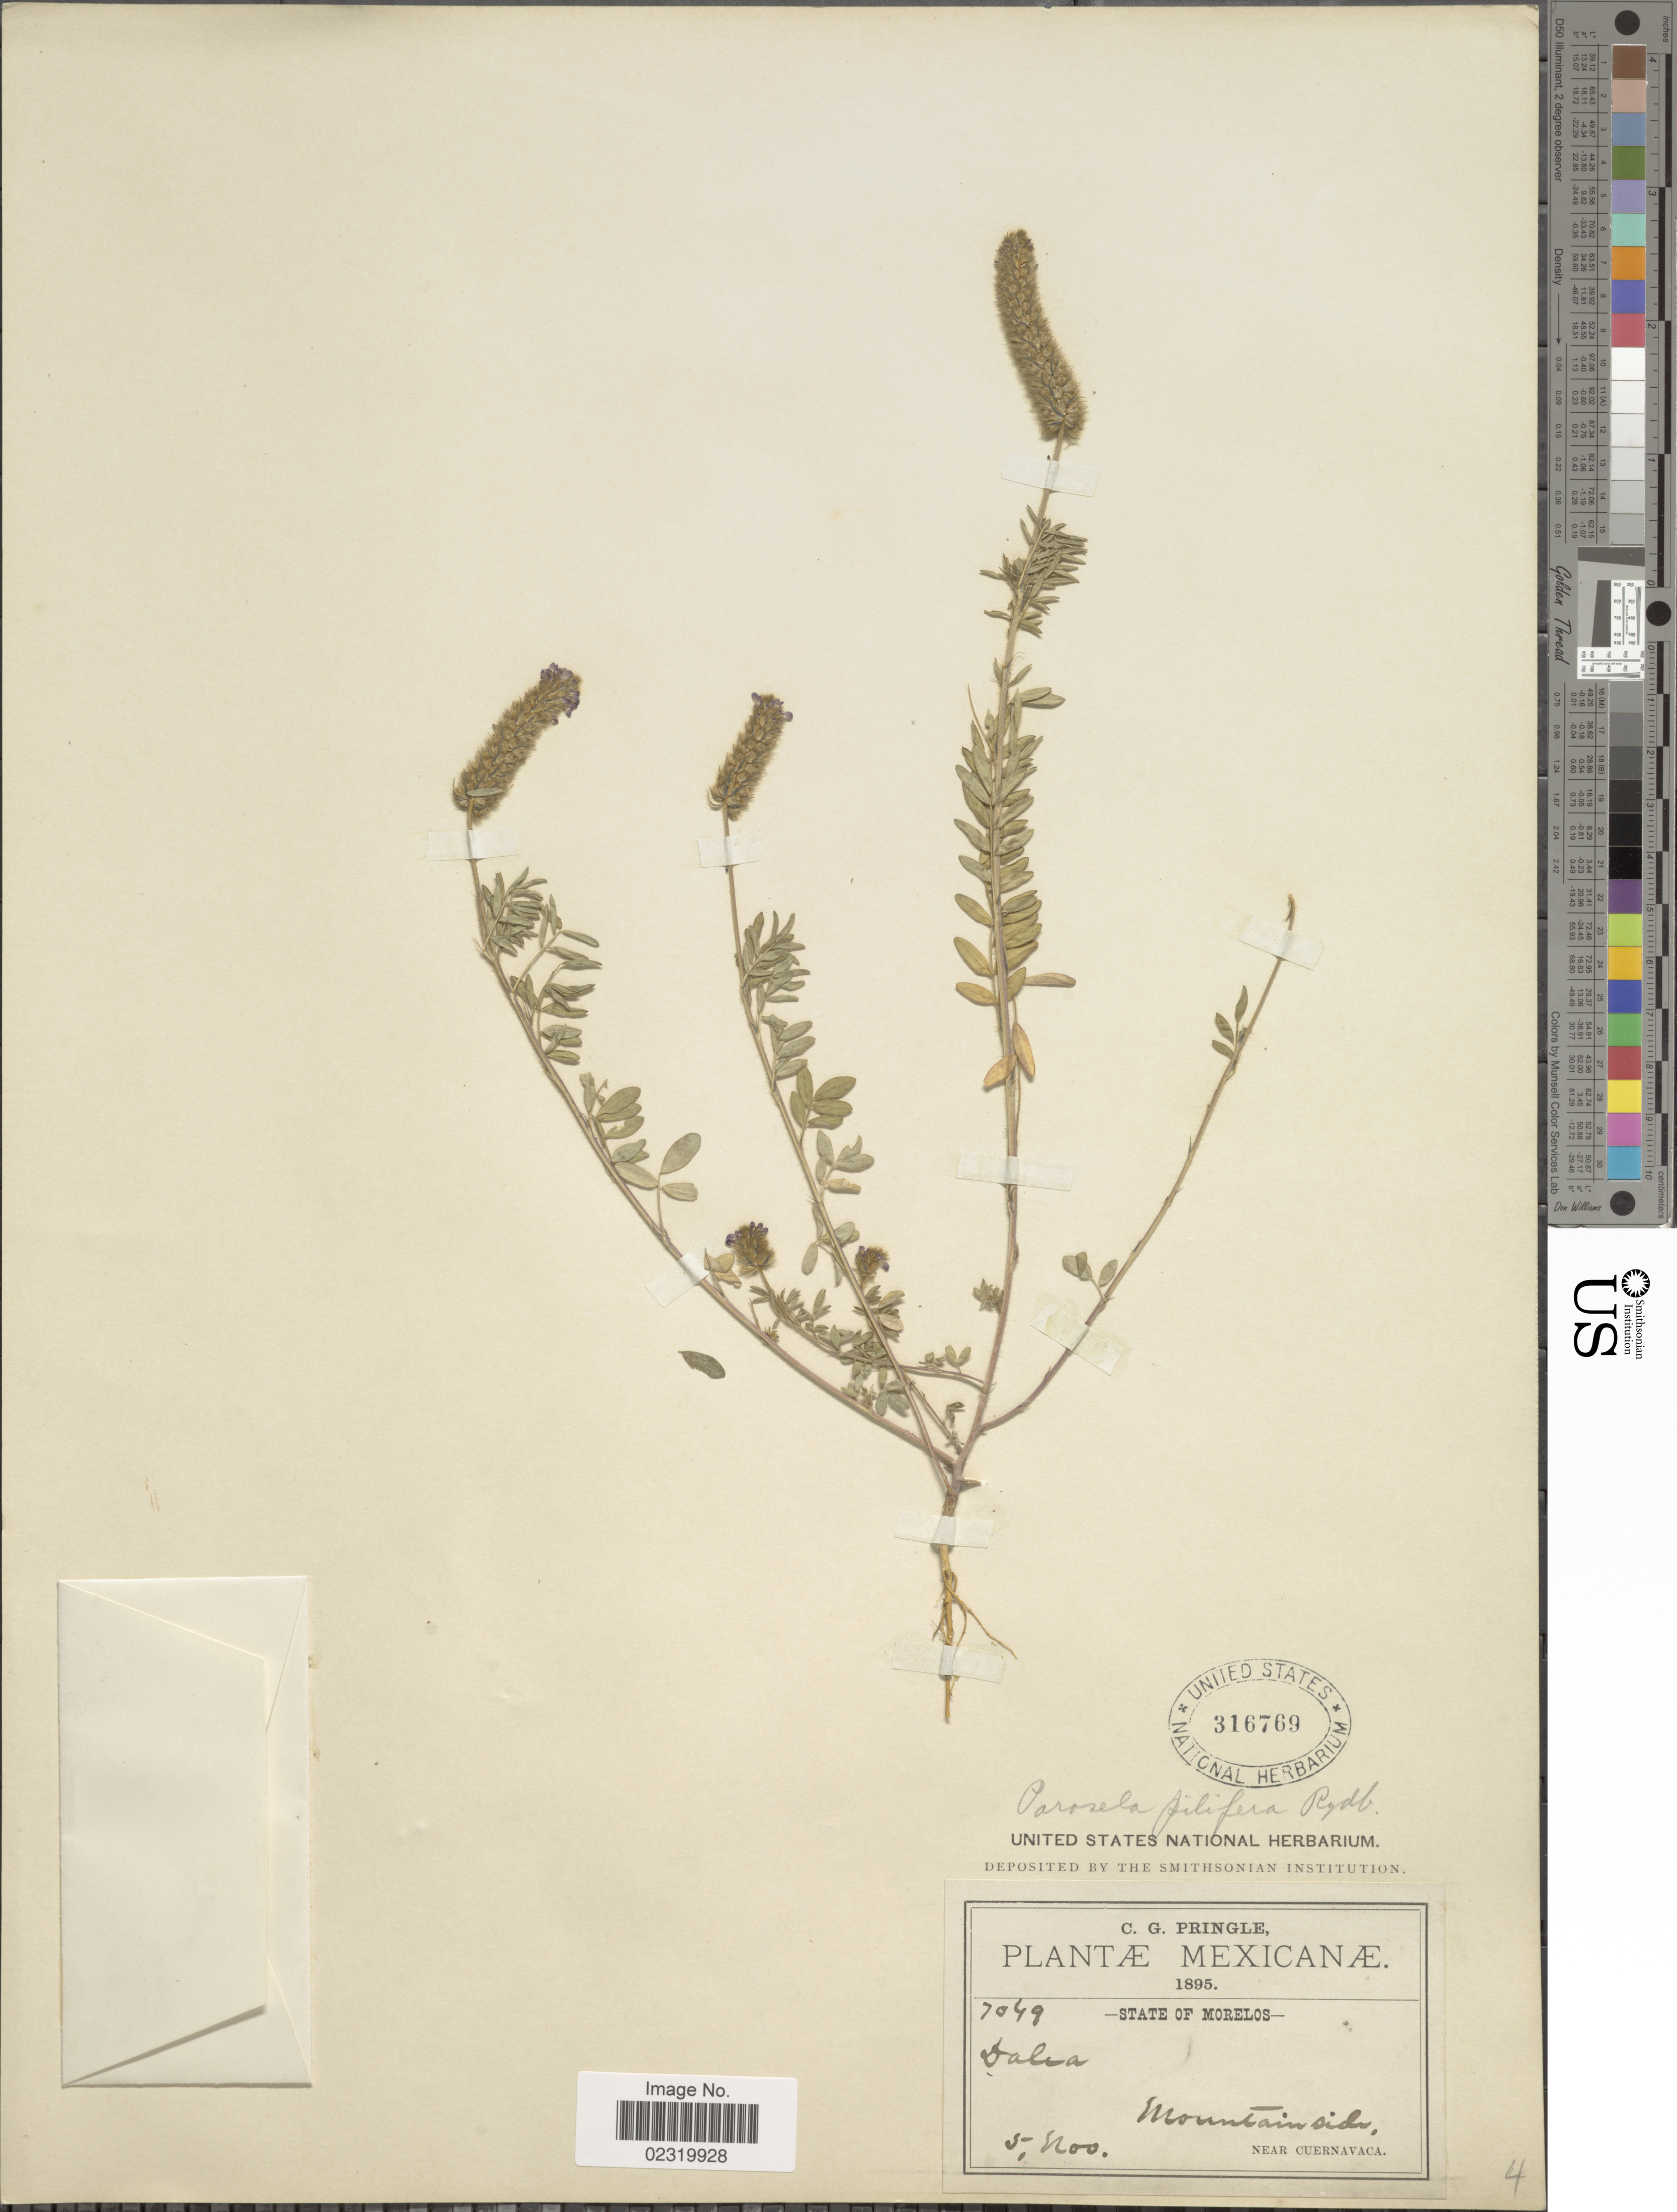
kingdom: Plantae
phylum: Tracheophyta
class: Magnoliopsida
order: Fabales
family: Fabaceae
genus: Dalea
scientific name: Dalea reclinata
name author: (Cav.) Willd.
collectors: C. G. Pringle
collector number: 7049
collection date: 1895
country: Mexico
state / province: Morelos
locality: Mountainside, near Cuernavaca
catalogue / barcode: US 316769